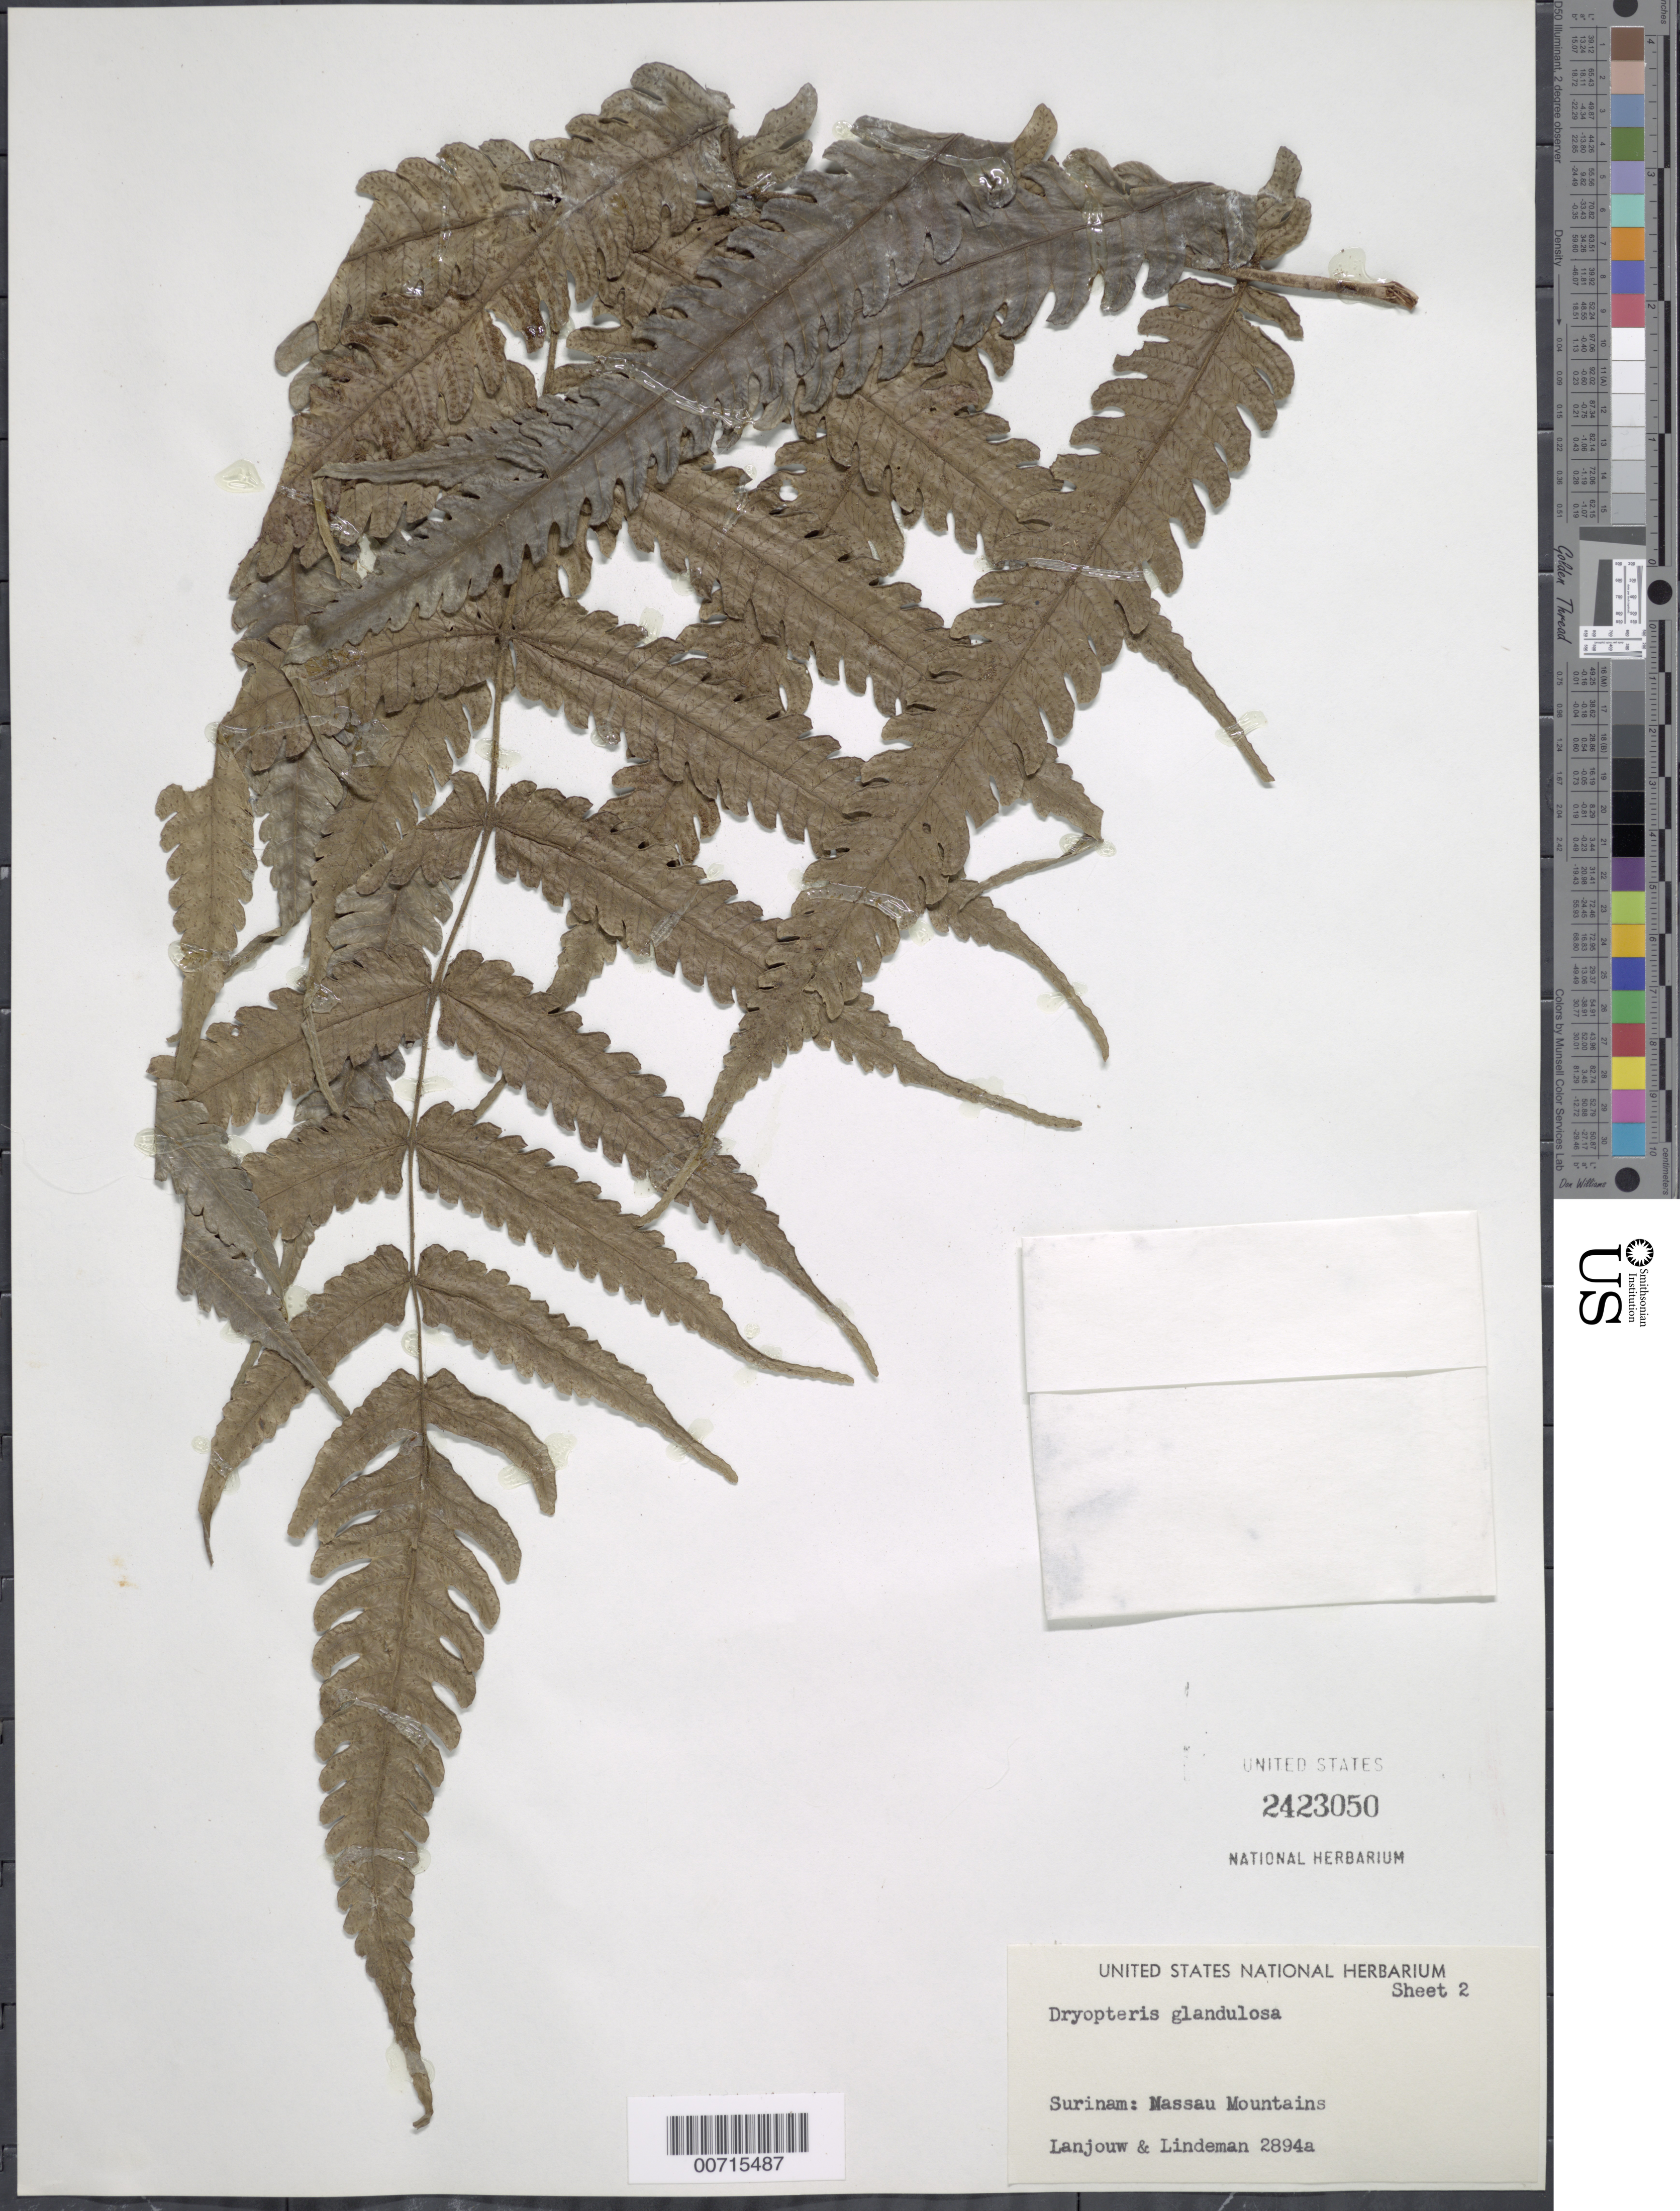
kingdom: Plantae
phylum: Tracheophyta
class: Polypodiopsida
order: Polypodiales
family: Thelypteridaceae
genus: Steiropteris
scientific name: Steiropteris glandulosa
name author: (Hook. f.) Pic. Serm.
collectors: J. Lanjouw & -. Lindeman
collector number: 2894a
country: Suriname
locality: Massau Mountains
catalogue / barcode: US 2423050